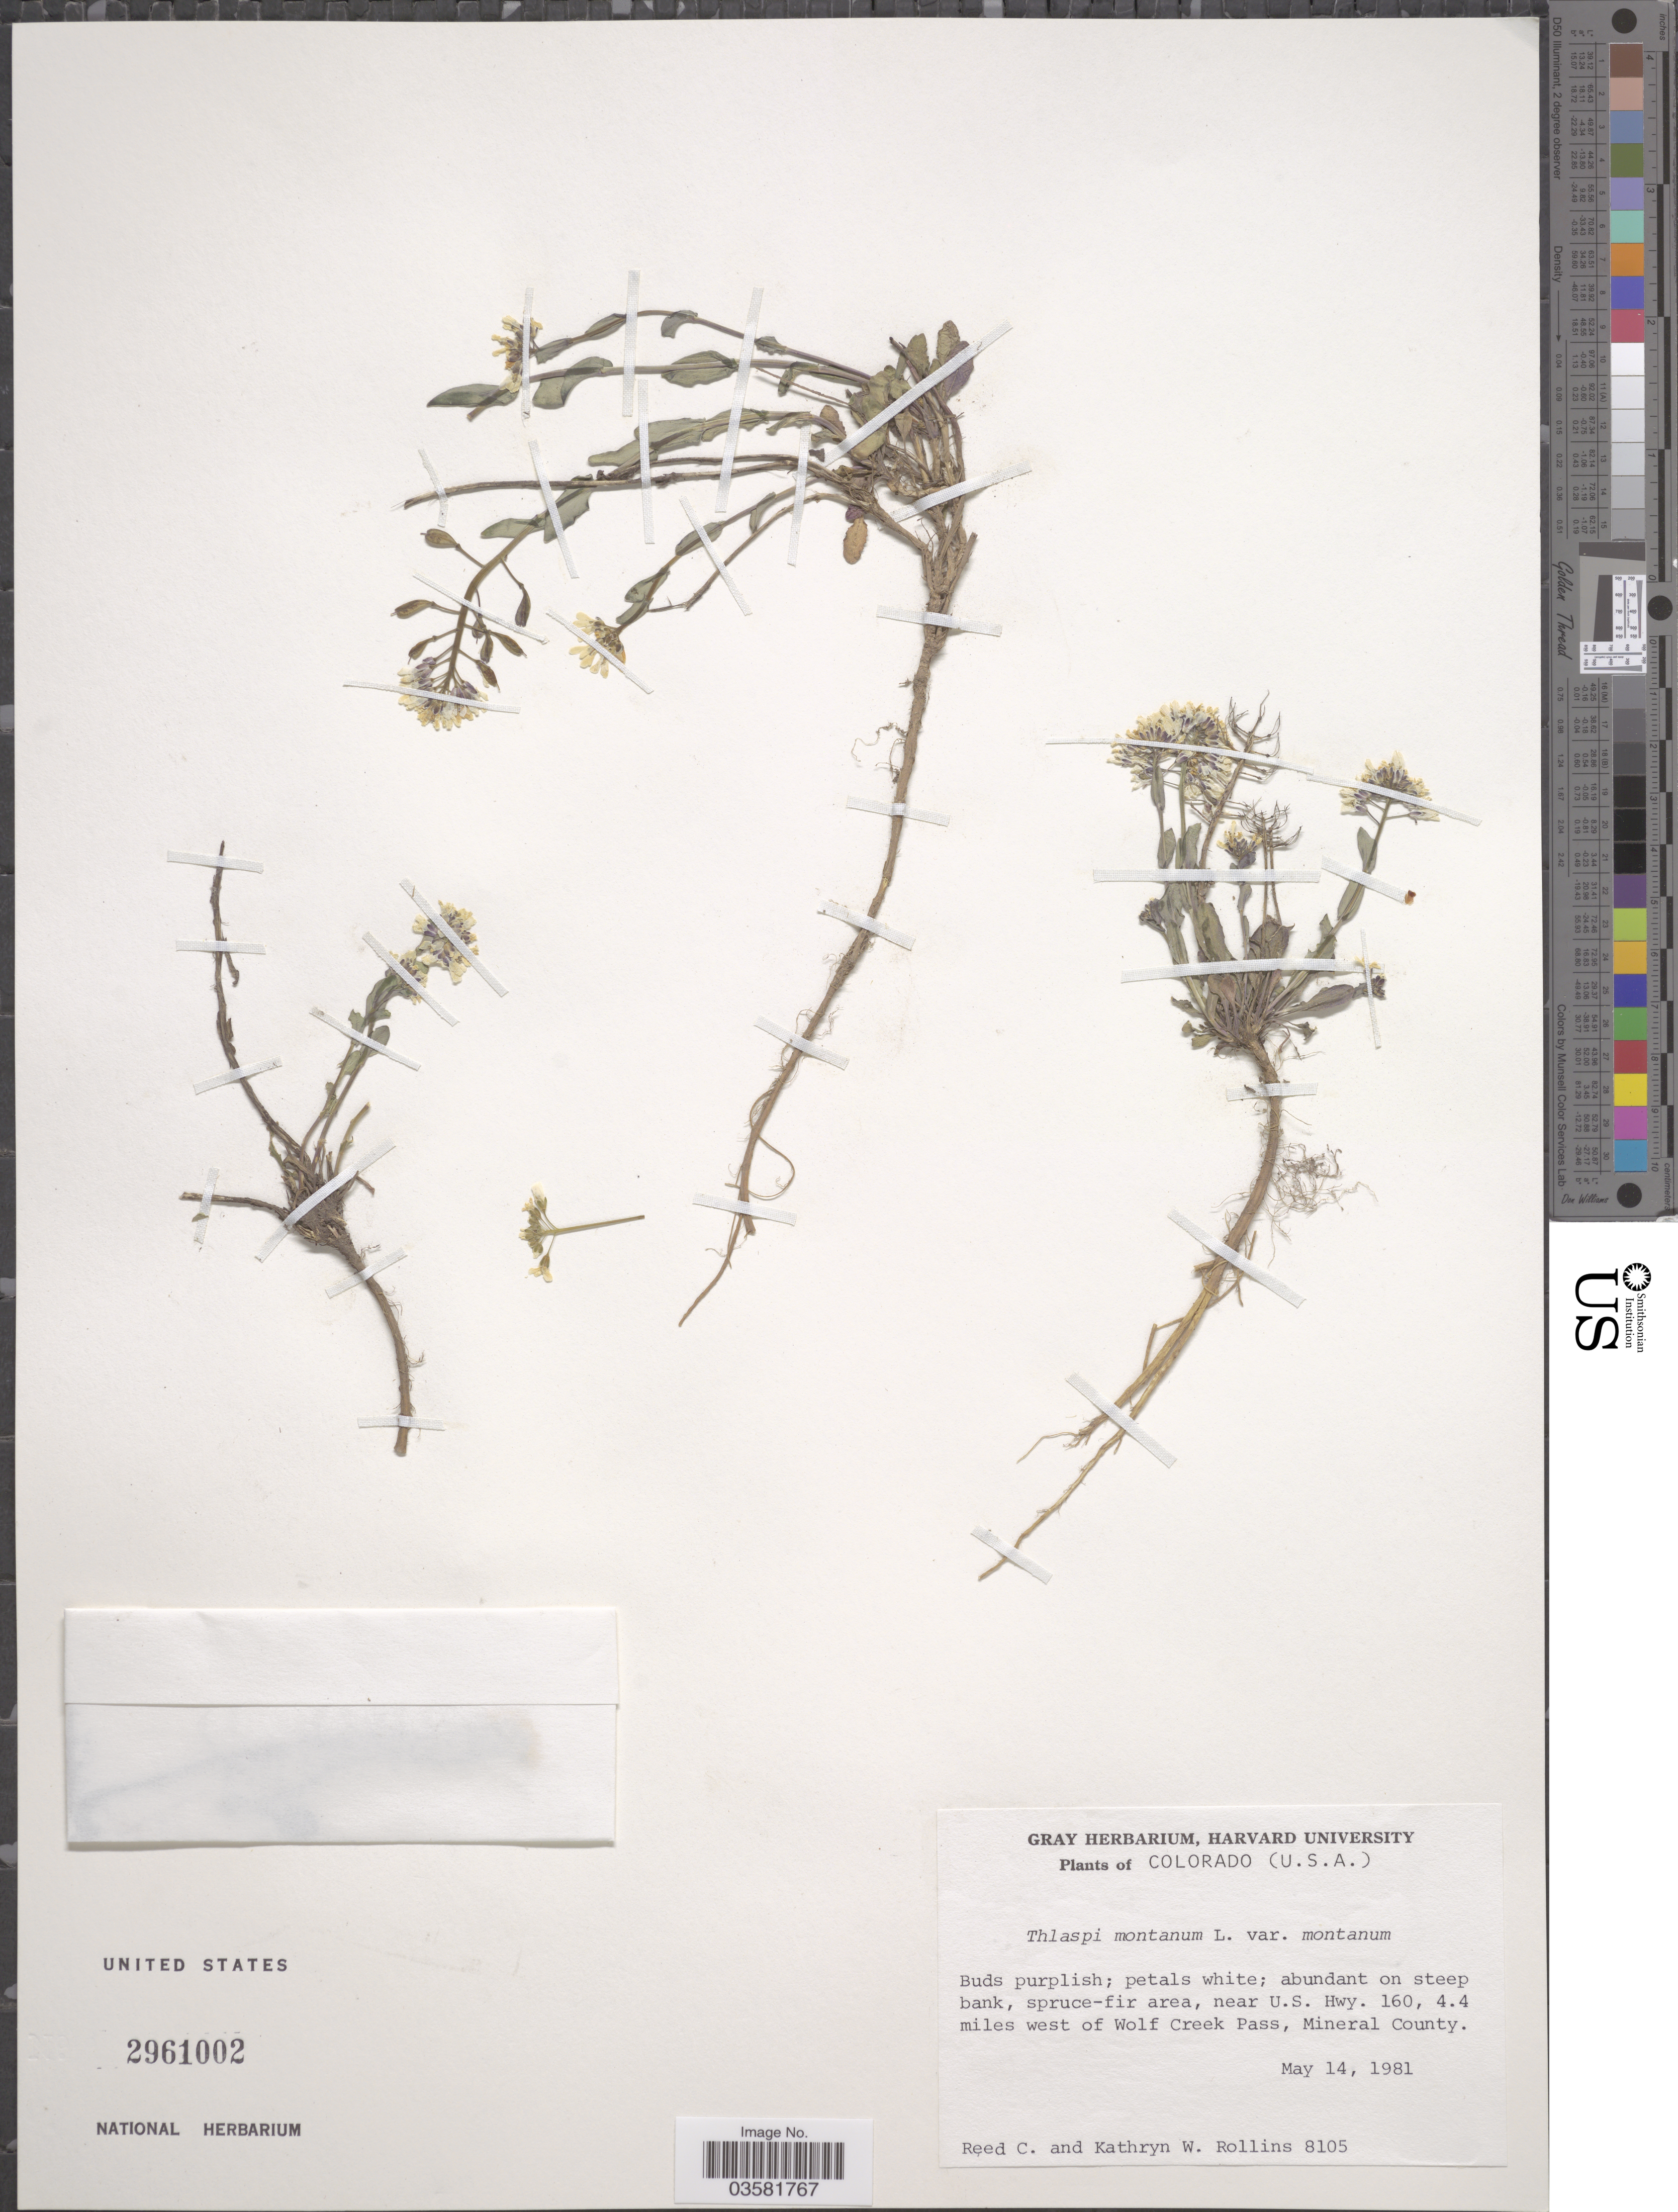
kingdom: Plantae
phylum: Tracheophyta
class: Magnoliopsida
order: Brassicales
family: Brassicaceae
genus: Thlaspi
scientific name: Thlaspi montanum var. montanum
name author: L.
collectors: R. C. Rollins & K. W. Rollins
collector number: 8105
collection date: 1981-05-14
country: United States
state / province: Colorado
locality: Near U.S. Hwy. 160, 4.4 miles west of Wolf Creek Pass, Mineral County.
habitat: abundant on steep bank, spruce fir area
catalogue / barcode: US 2961002